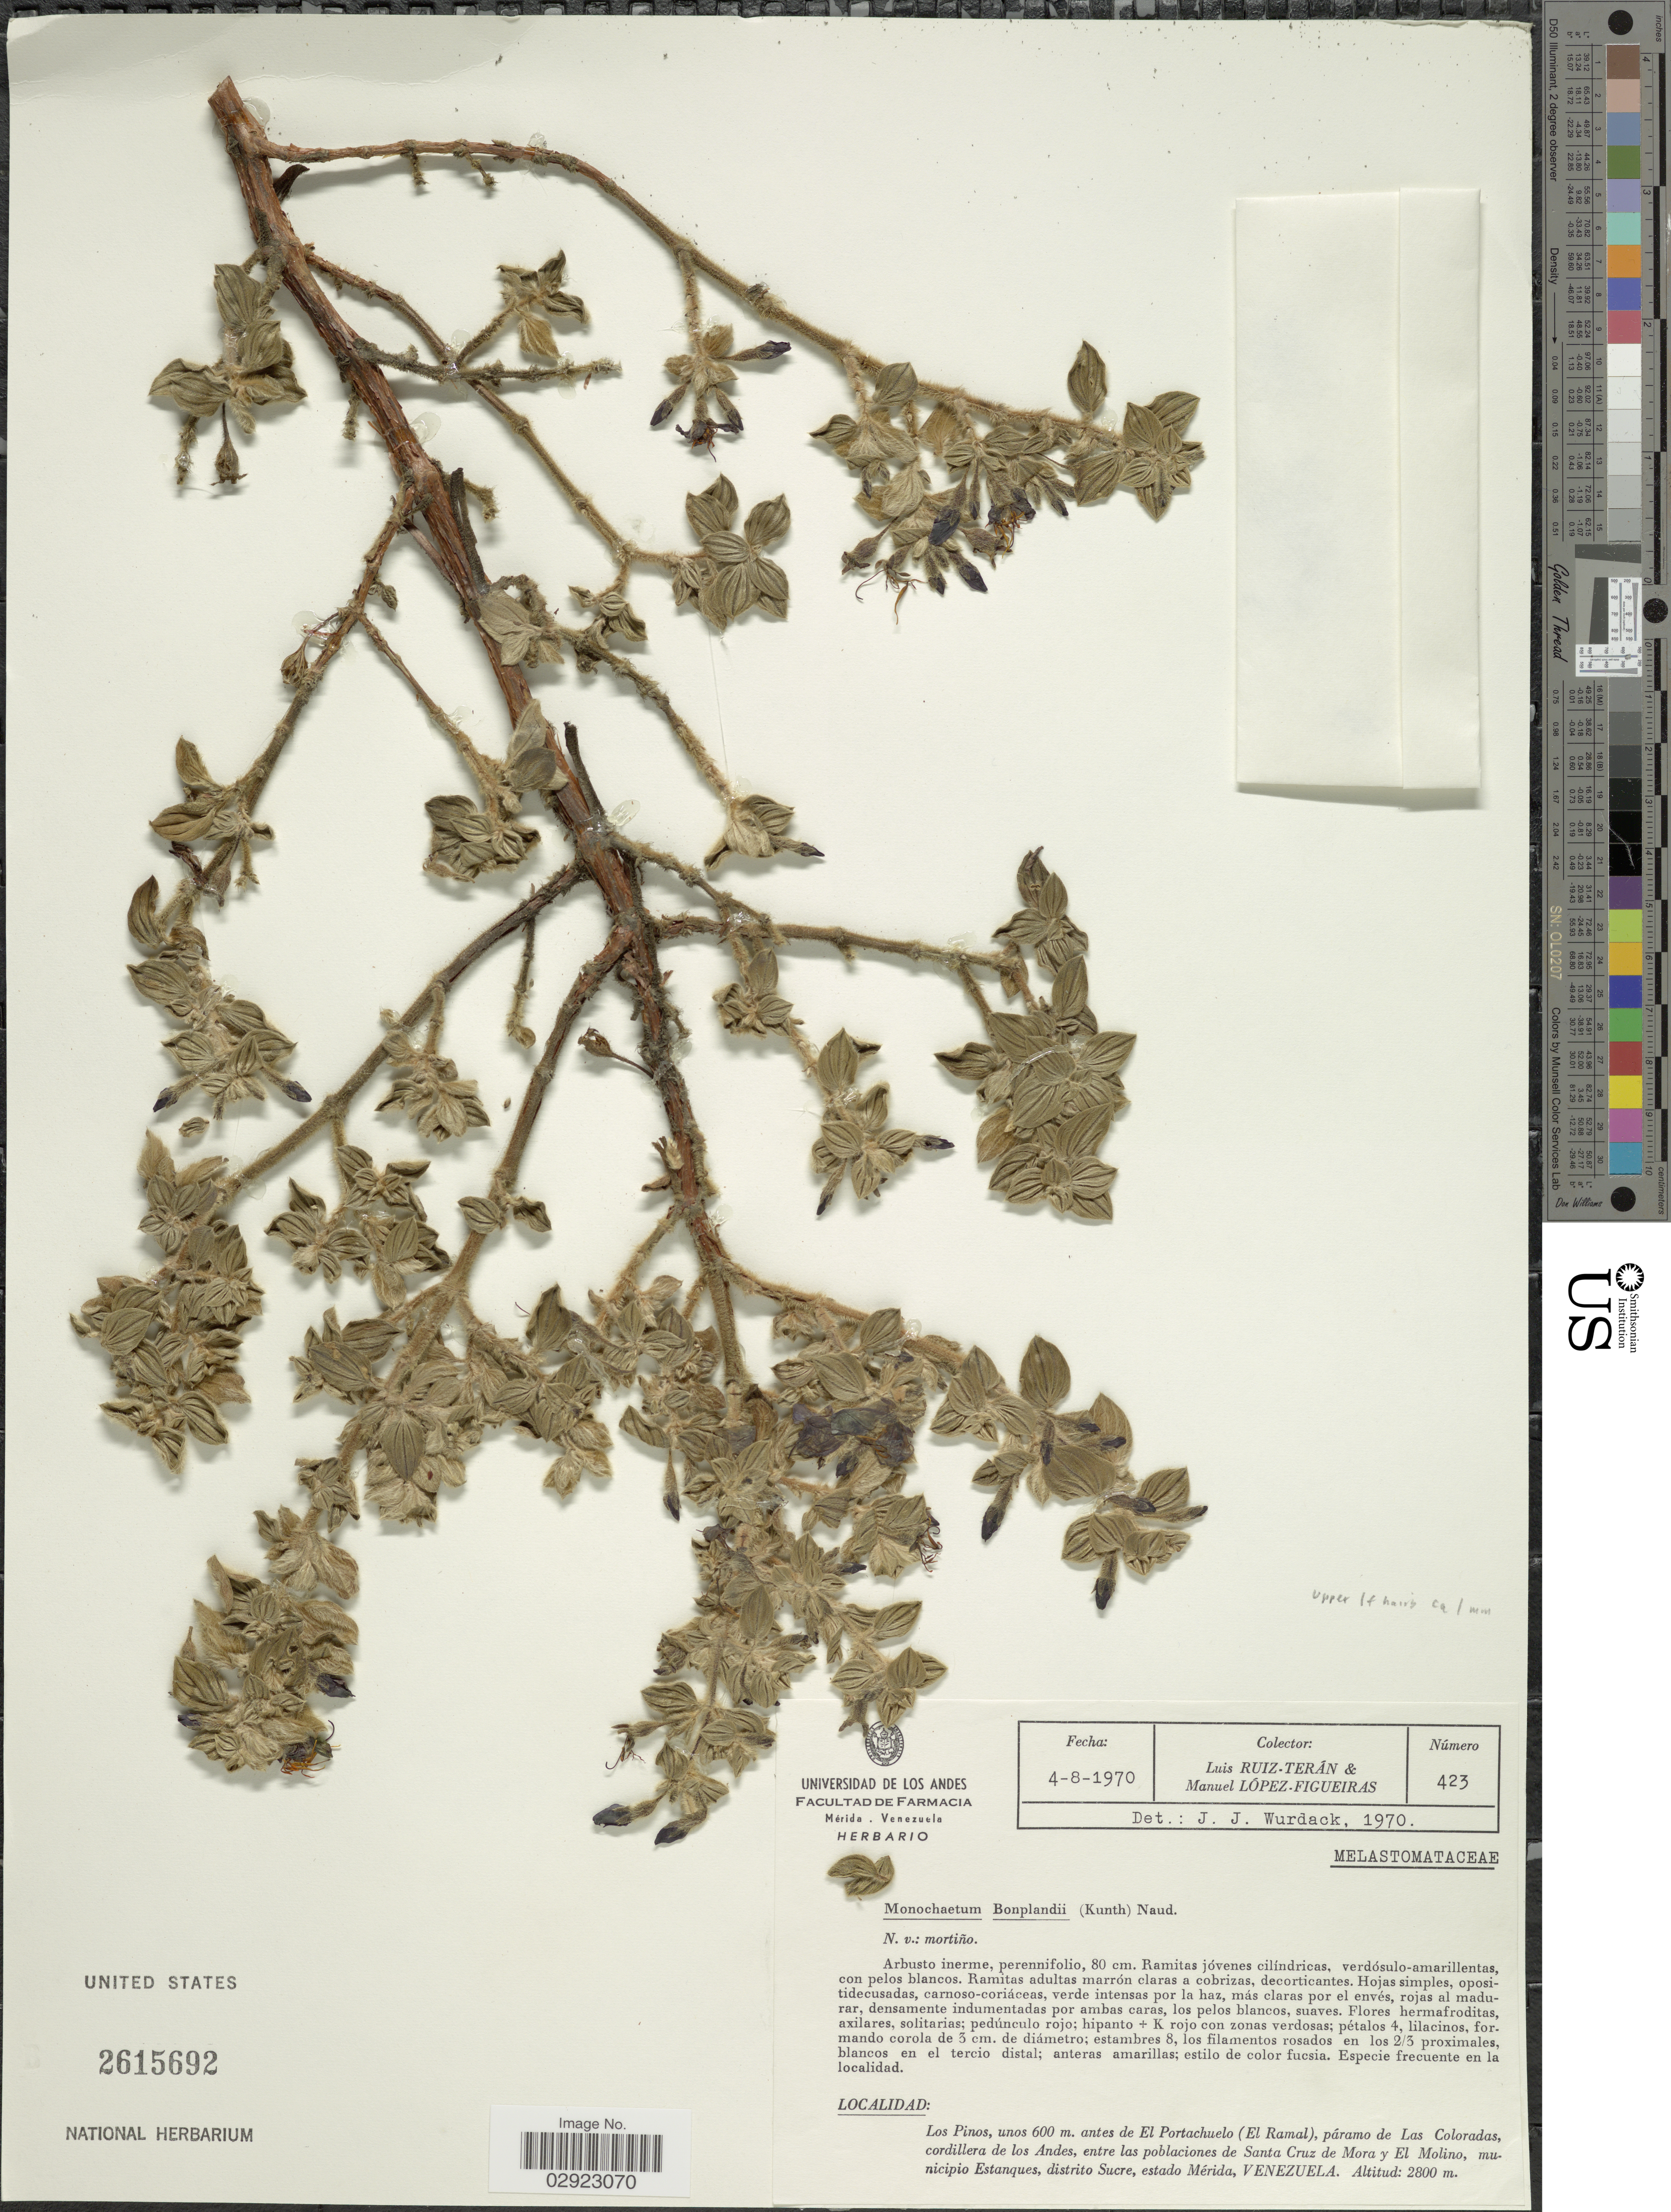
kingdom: Plantae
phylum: Tracheophyta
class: Magnoliopsida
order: Myrtales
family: Melastomataceae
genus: Monochaetum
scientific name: Monochaetum bonplandii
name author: (Kunth) Naudin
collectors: L. Teran & M. López Figueiras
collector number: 423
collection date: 1970-08-04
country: Venezuela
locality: Los Pinos, unos 600 m. antes de El Portachuelo (El Ramal), páramo de Las Coloradas, cordillera de los Andes, entre las poblaciones de Santa Cruz de Mora y El Molino, municipio Estanques, distrito Sucre, estado Mérida.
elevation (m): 2800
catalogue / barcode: US 2615692